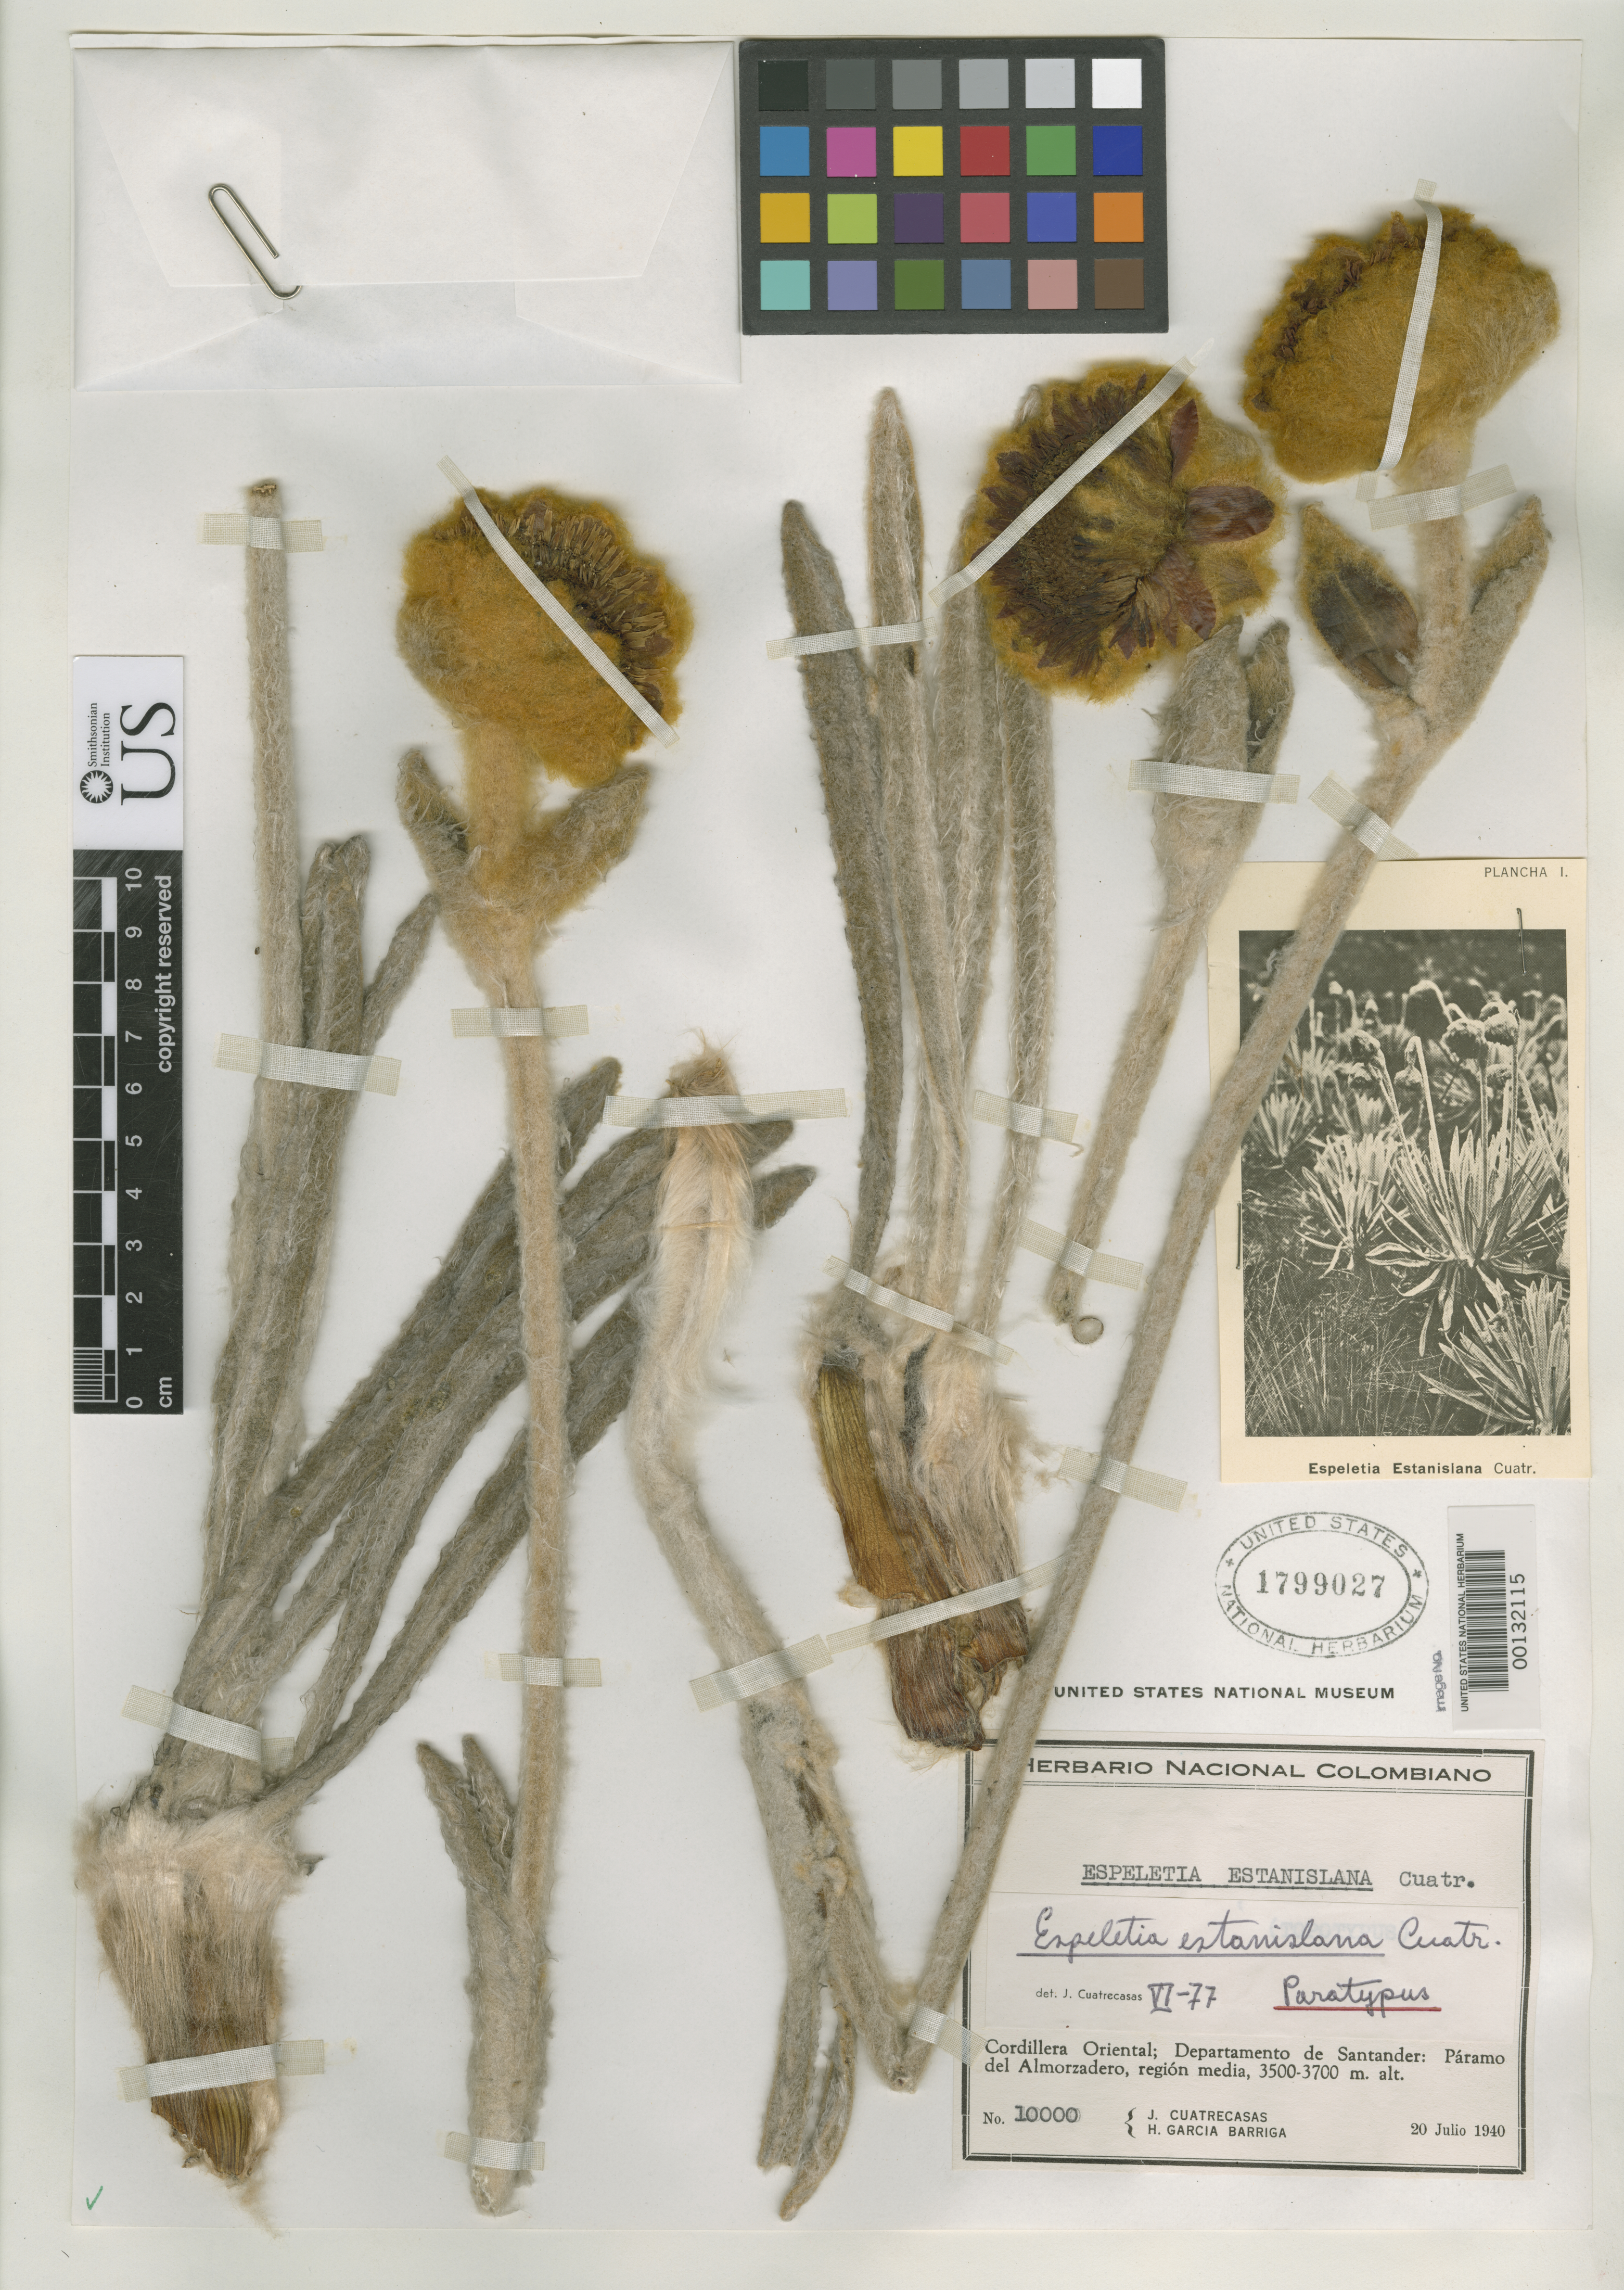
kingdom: Plantae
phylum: Tracheophyta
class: Magnoliopsida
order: Asterales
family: Asteraceae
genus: Espeletia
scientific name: Espeletia estanislana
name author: Cuatrec.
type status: Paratype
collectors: J. Cuatrecasas & H. García Barriga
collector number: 10000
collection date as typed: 20 Jul 1940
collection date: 1940-07-20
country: Colombia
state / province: Santander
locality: Páramo del Almorzadero, region media, Cordillera Oriental. [Páramo del Almorzadero, middle region, Cordillera Oriental.]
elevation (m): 3500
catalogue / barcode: US 1799027